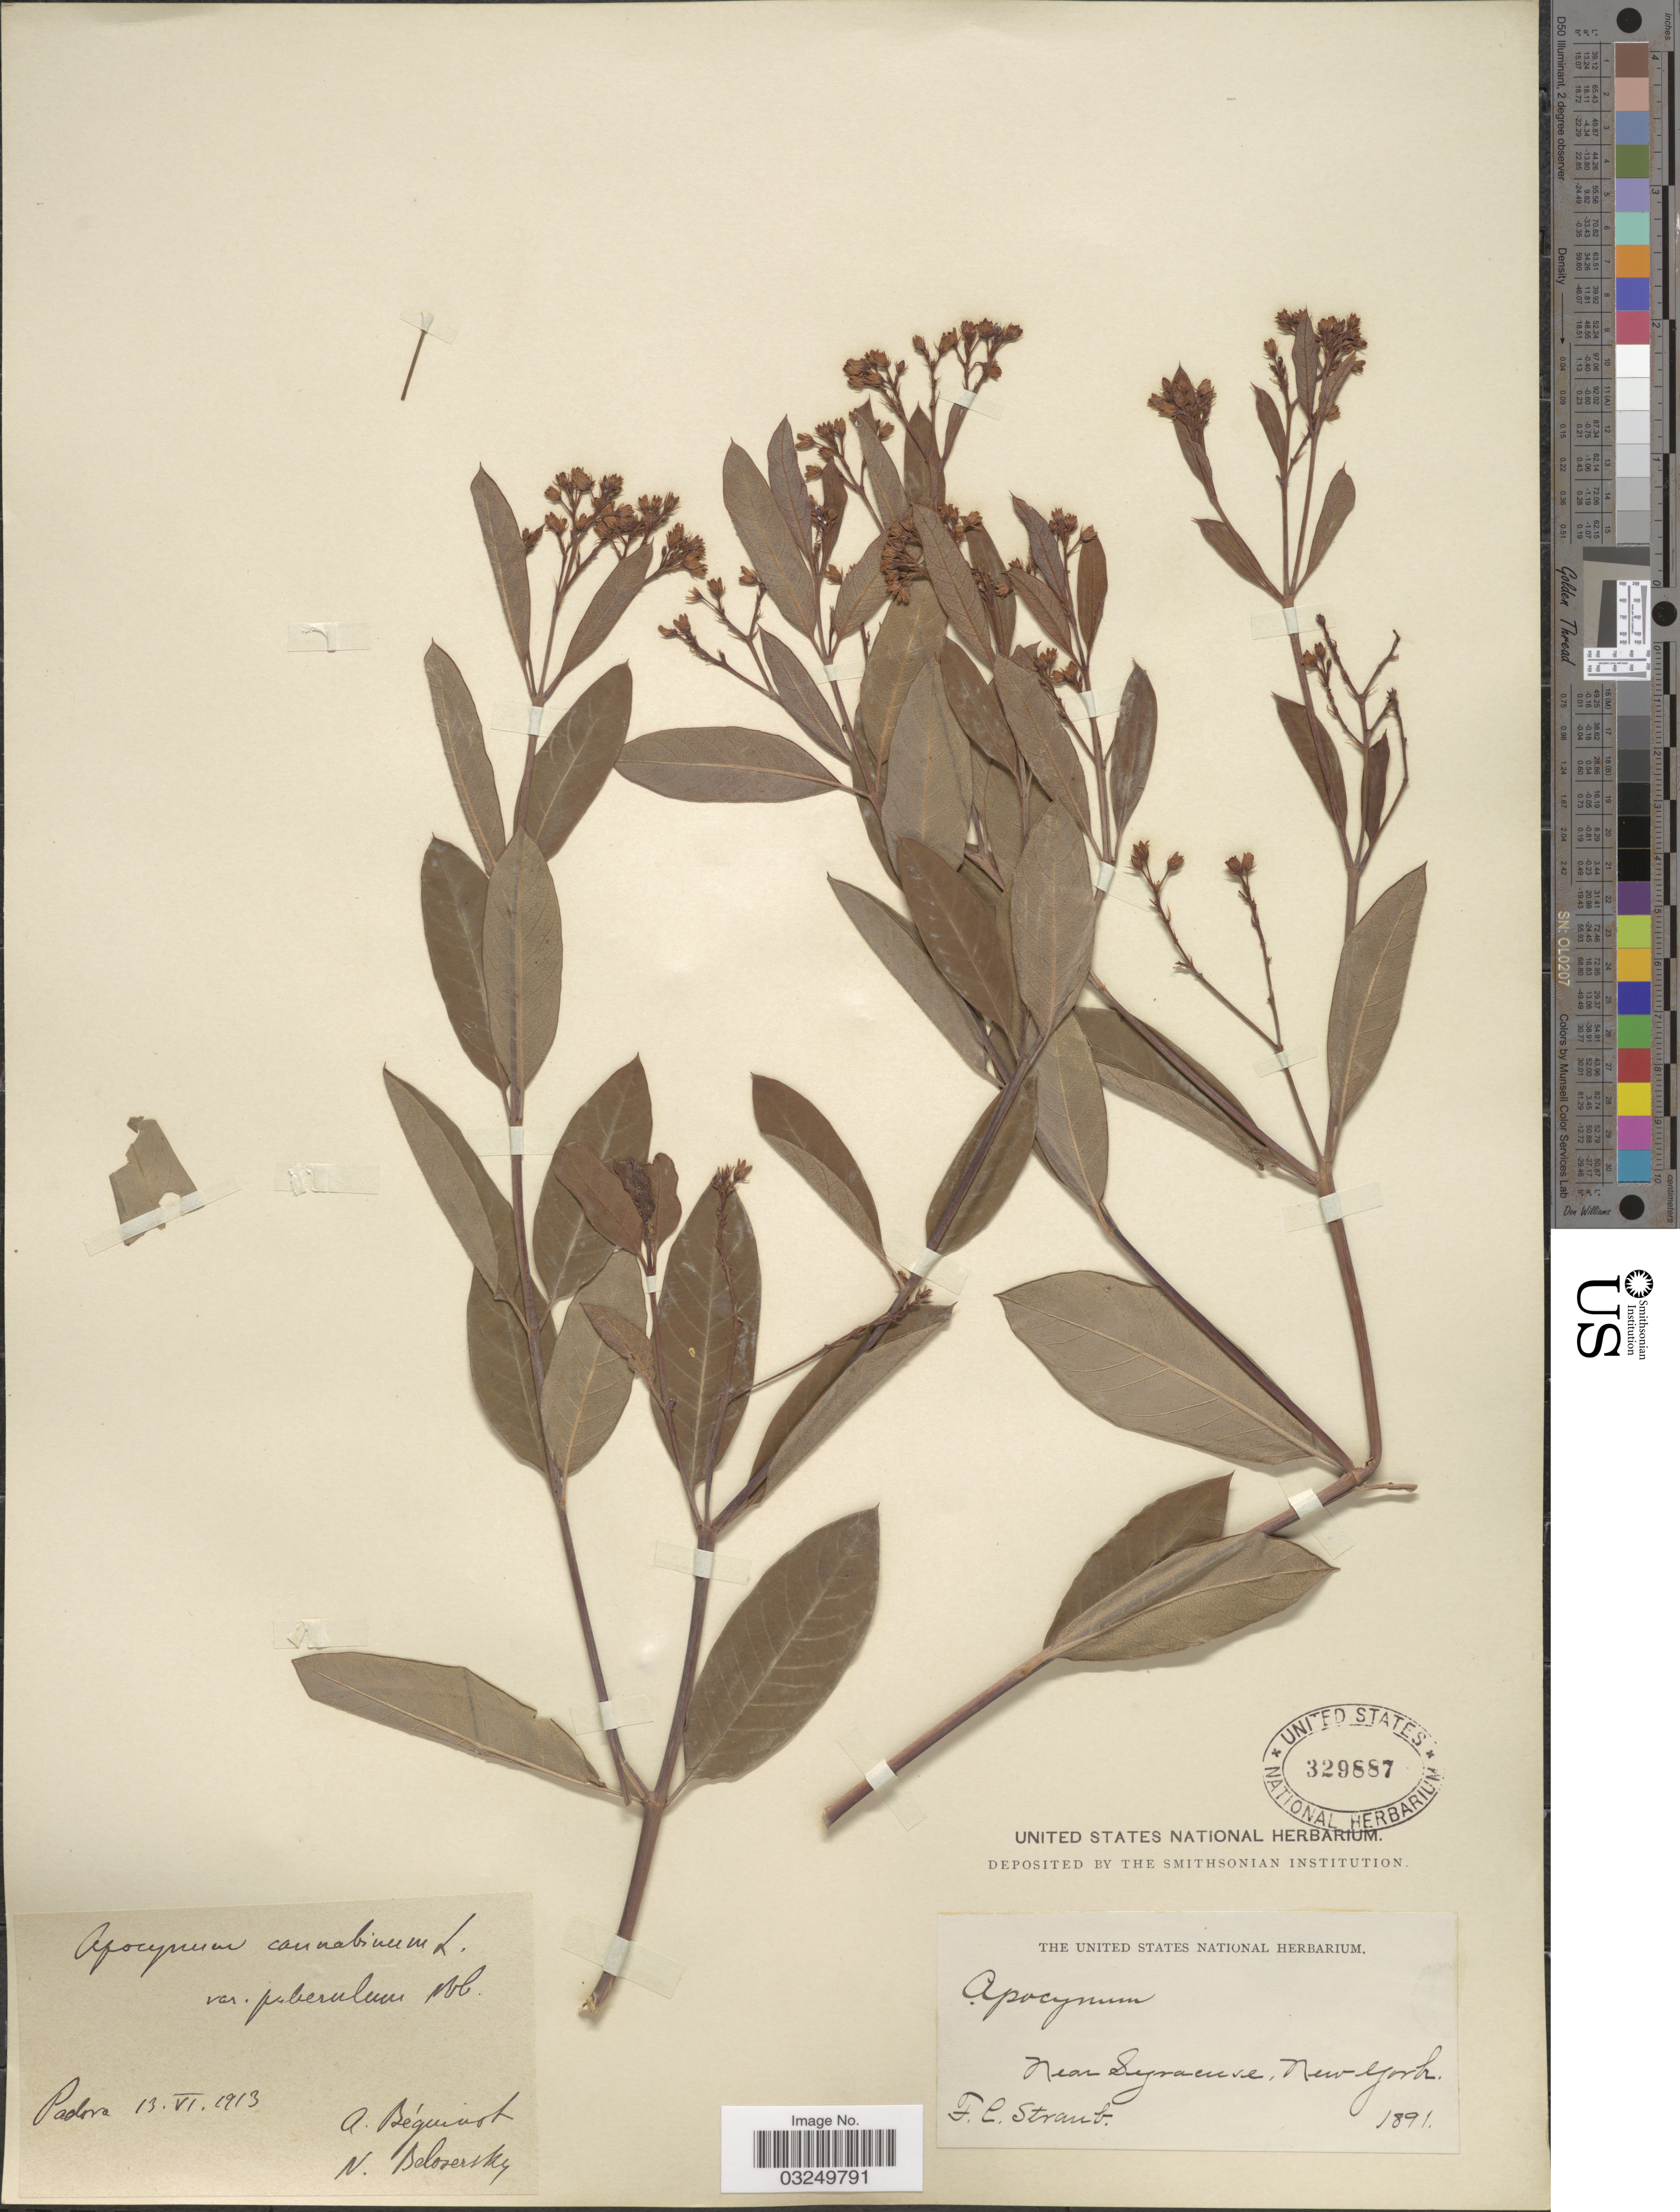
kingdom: Plantae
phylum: Tracheophyta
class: Magnoliopsida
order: Gentianales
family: Apocynaceae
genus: Apocynum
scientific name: Apocynum cannabinum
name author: L.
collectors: F. Straub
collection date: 1891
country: United States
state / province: New York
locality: Near Syracuse.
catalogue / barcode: US 329887